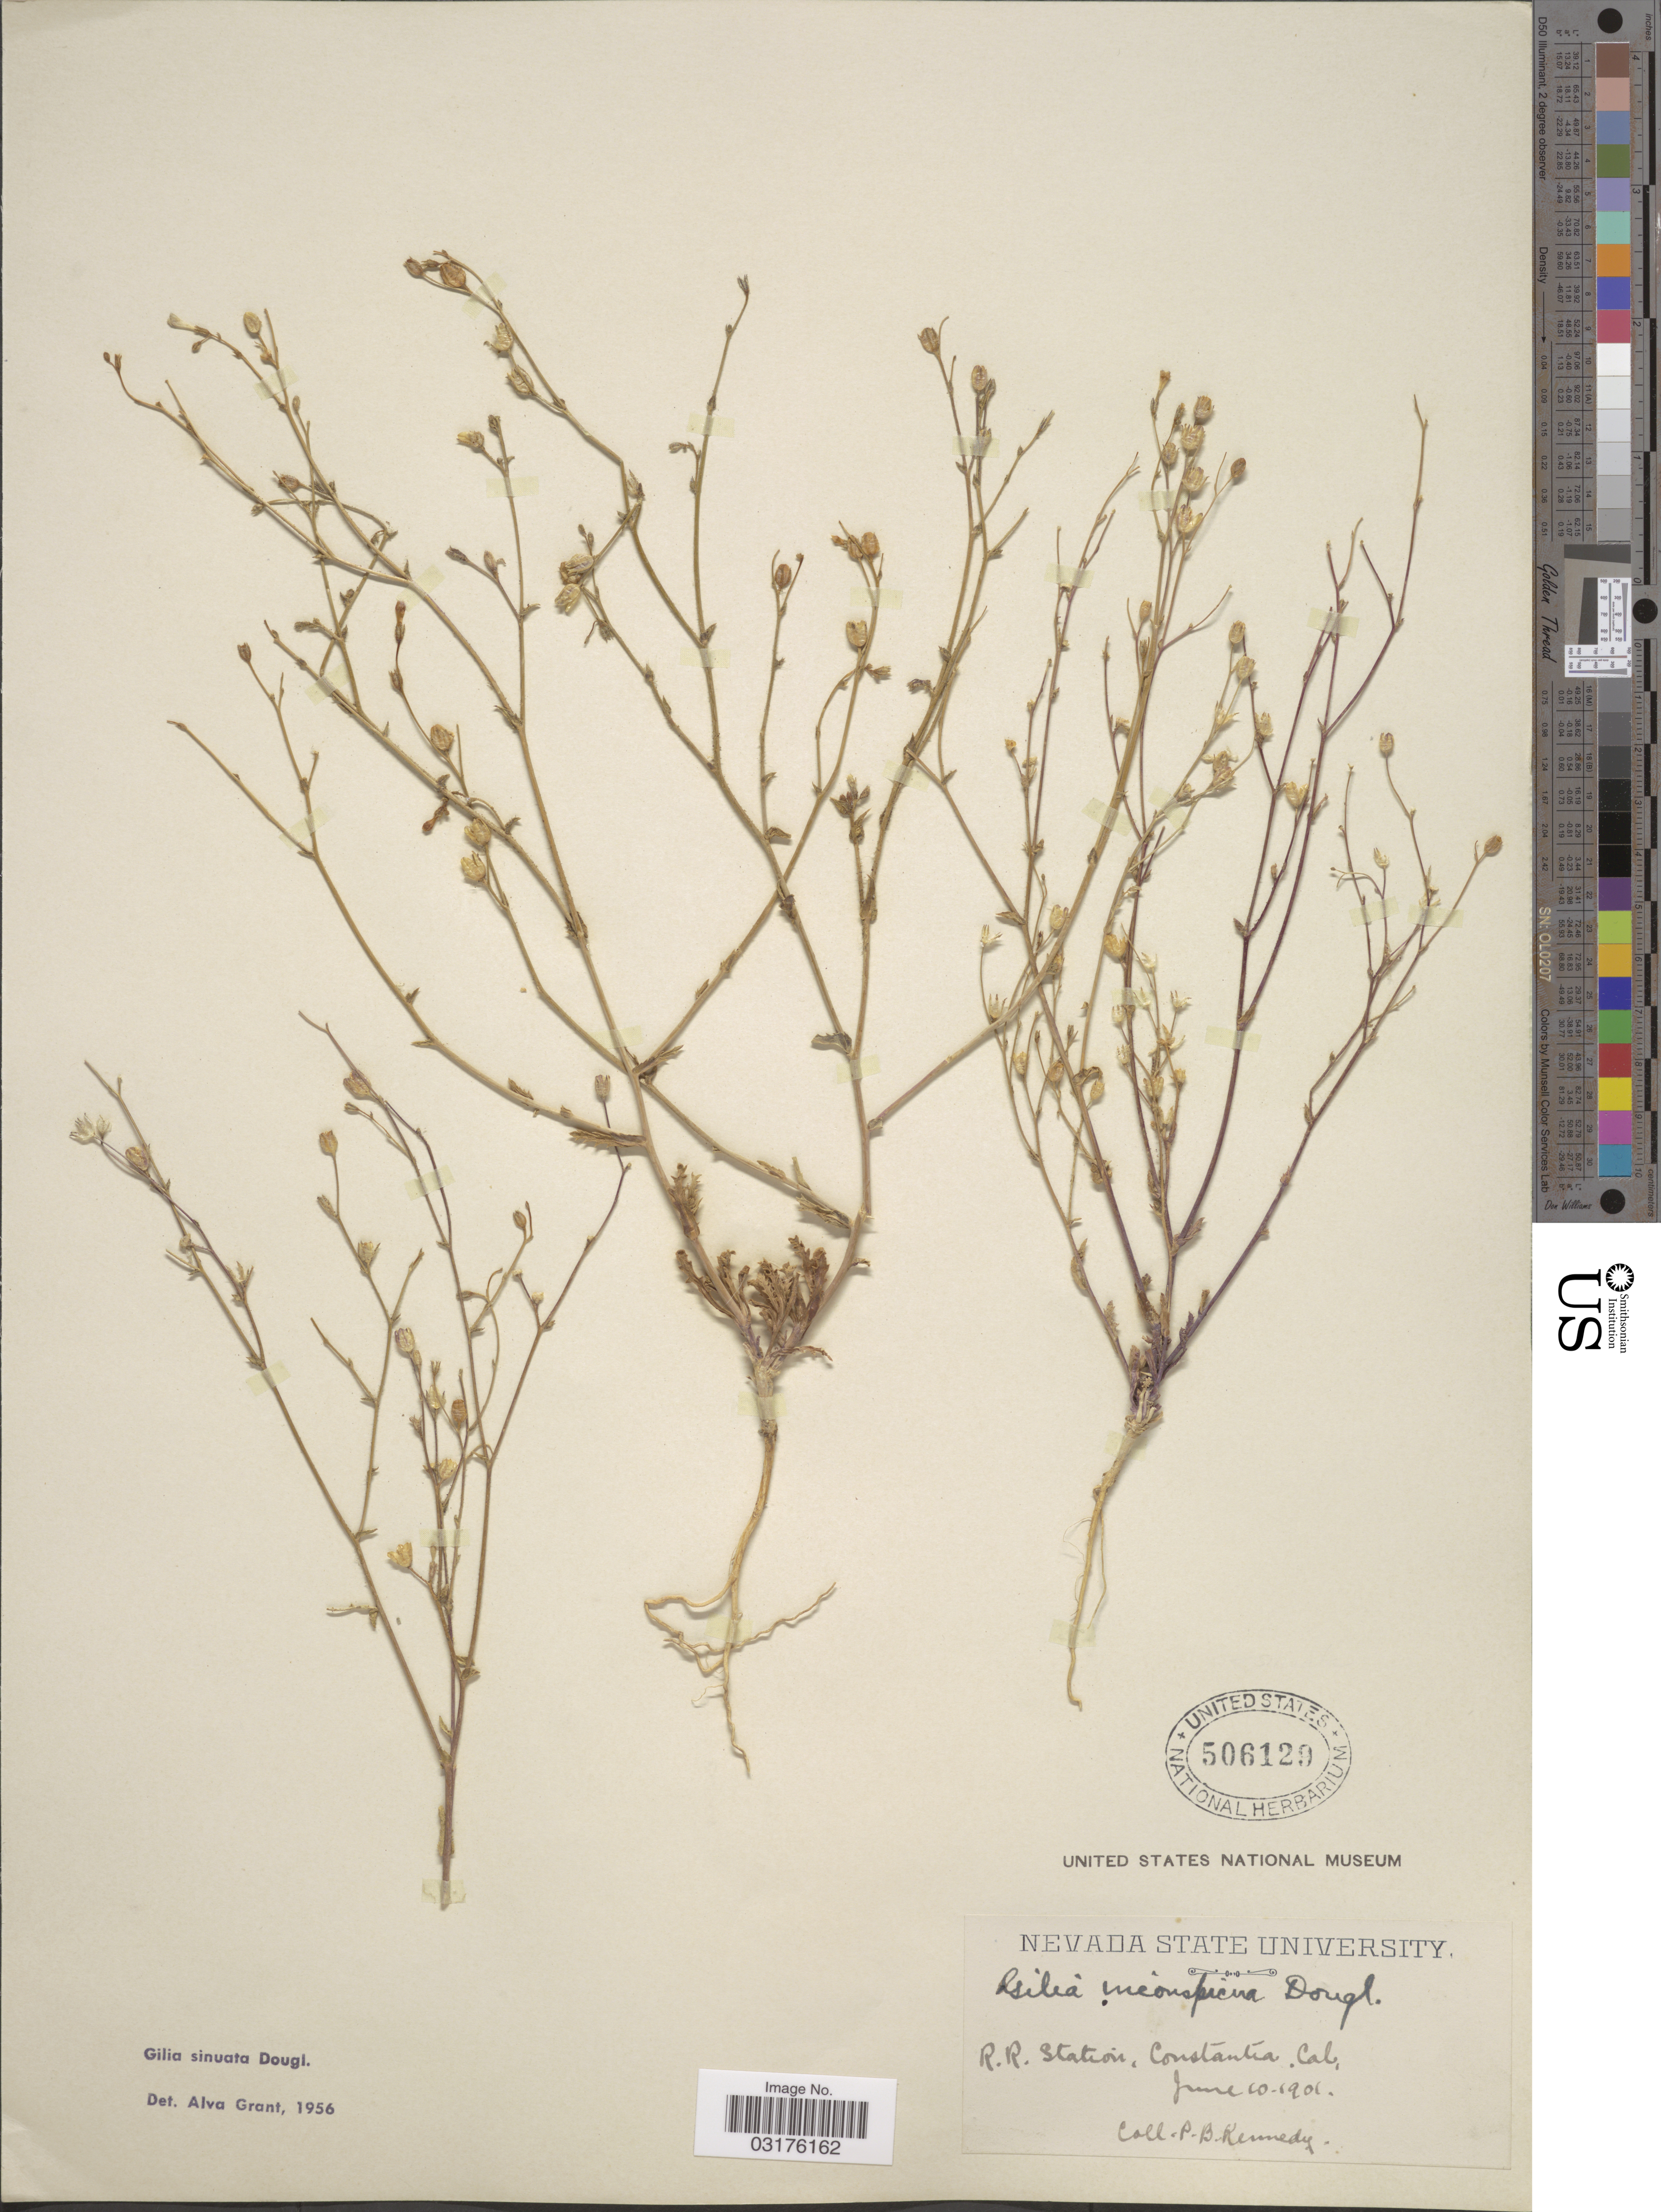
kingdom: Plantae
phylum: Tracheophyta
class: Magnoliopsida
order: Ericales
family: Polemoniaceae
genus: Gilia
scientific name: Gilia sinuata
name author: Douglas ex Benth.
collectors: P. B. Kennedy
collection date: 1901-06-10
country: United States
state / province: California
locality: R.R. Station, Constantia, Cal.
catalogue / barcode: US 506129